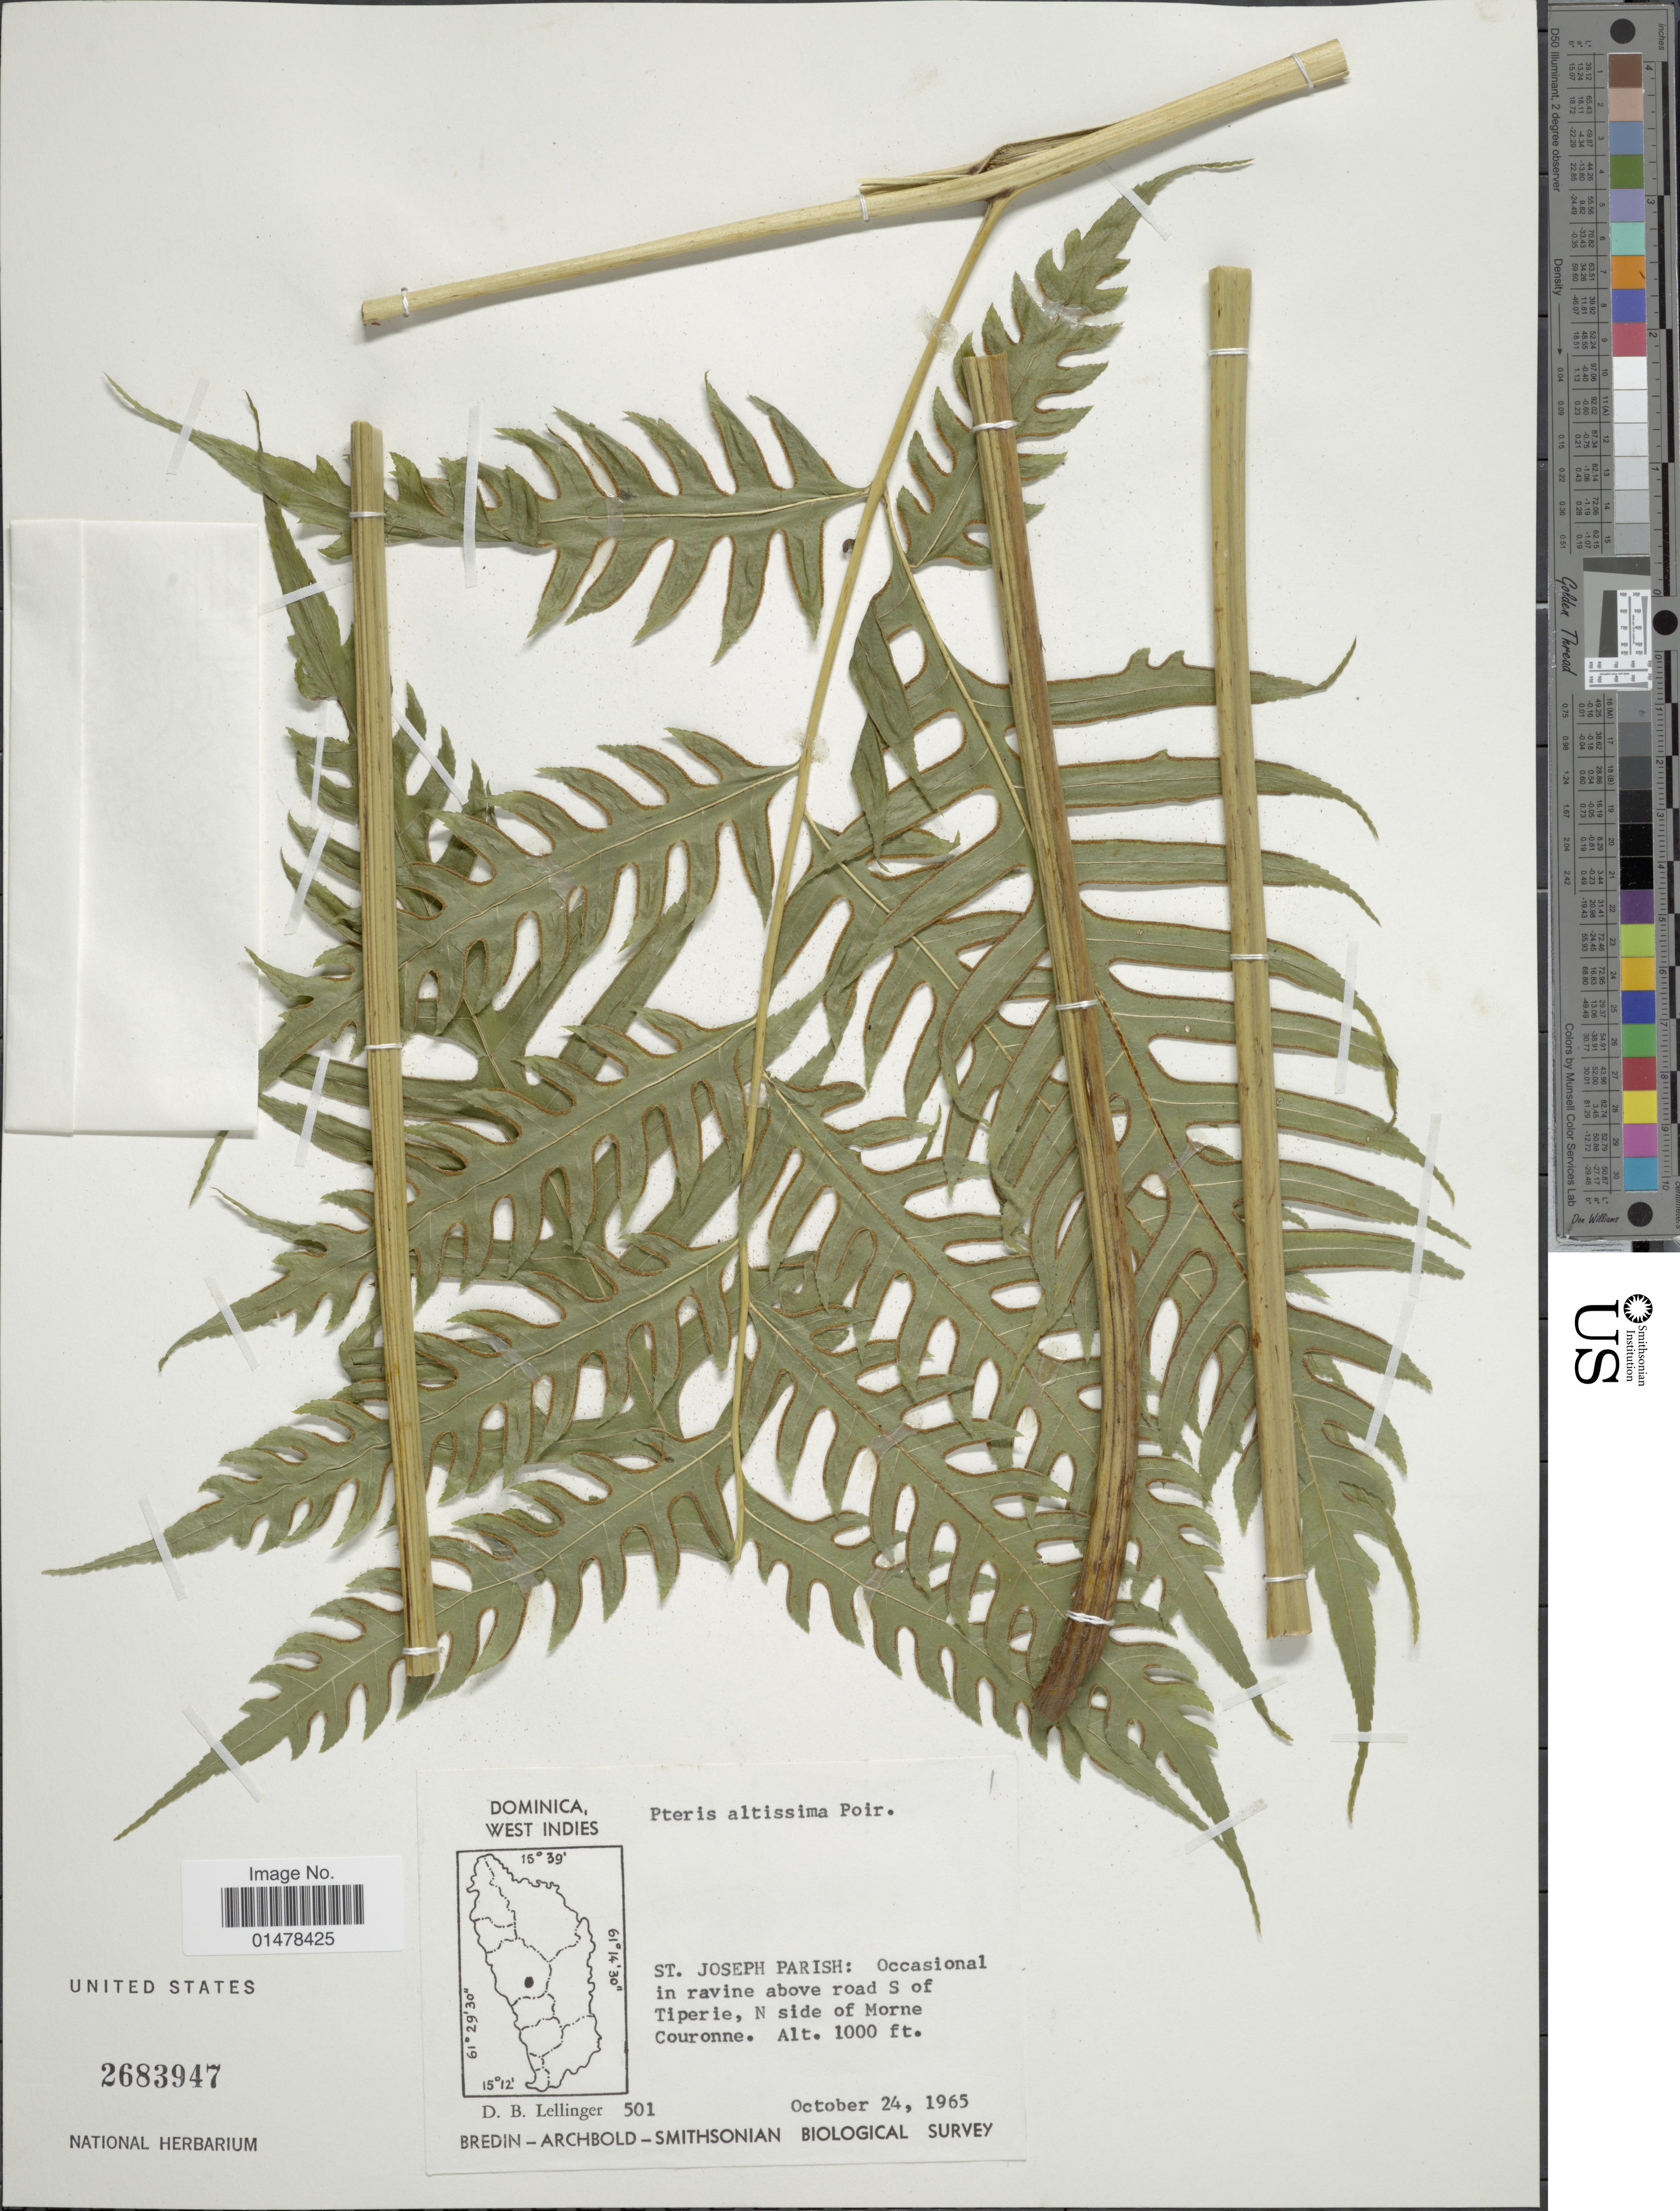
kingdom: Plantae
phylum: Tracheophyta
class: Polypodiopsida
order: Polypodiales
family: Pteridaceae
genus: Pteris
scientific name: Pteris altissima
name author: Poir.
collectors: D. B. Lellinger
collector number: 501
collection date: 1965-10-24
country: Dominica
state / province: St. Joseph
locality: DOminica, West Indies, St. Joseph Parish: occasional in ravine above road S of Tiperie, N side of Morne Couronne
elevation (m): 305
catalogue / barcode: US 2683947